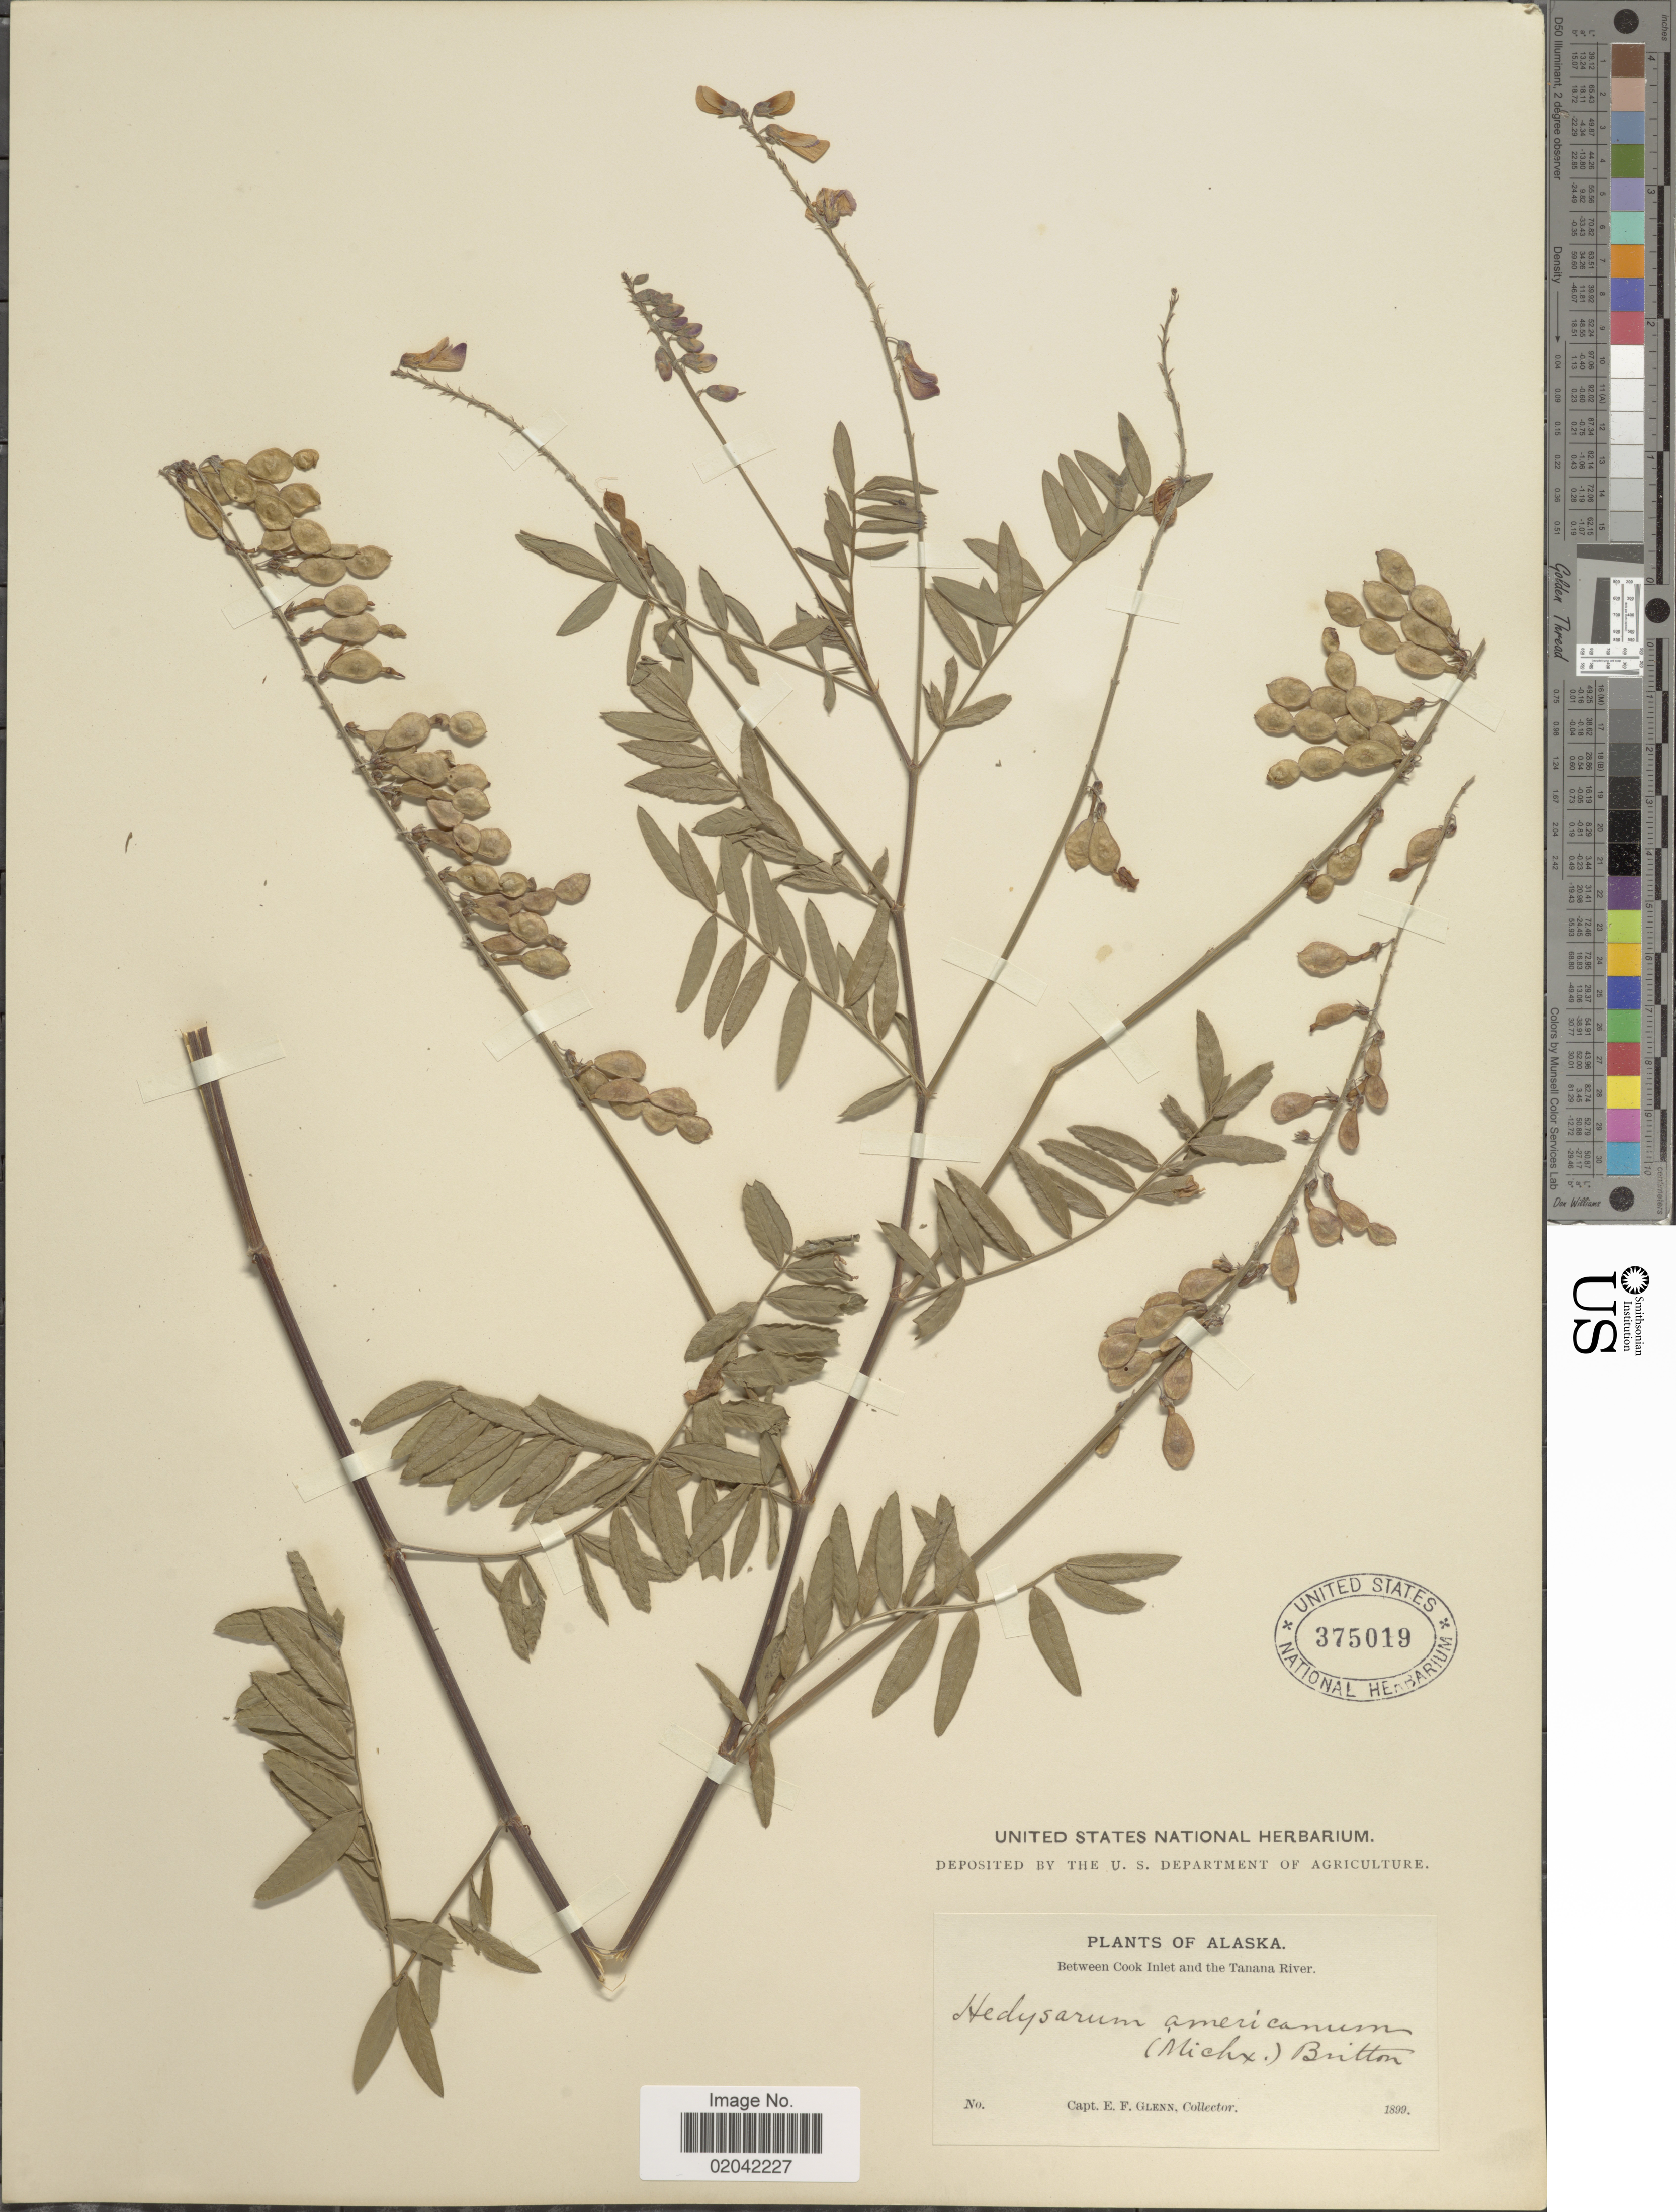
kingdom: Plantae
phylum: Tracheophyta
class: Magnoliopsida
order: Fabales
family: Fabaceae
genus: Hedysarum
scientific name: Hedysarum alpinum var. americanum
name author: Michx. ex Pursh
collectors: E. Glenn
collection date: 1899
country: United States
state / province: Alaska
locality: Between Cook Inlet and the Tanana River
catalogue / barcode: US 375019